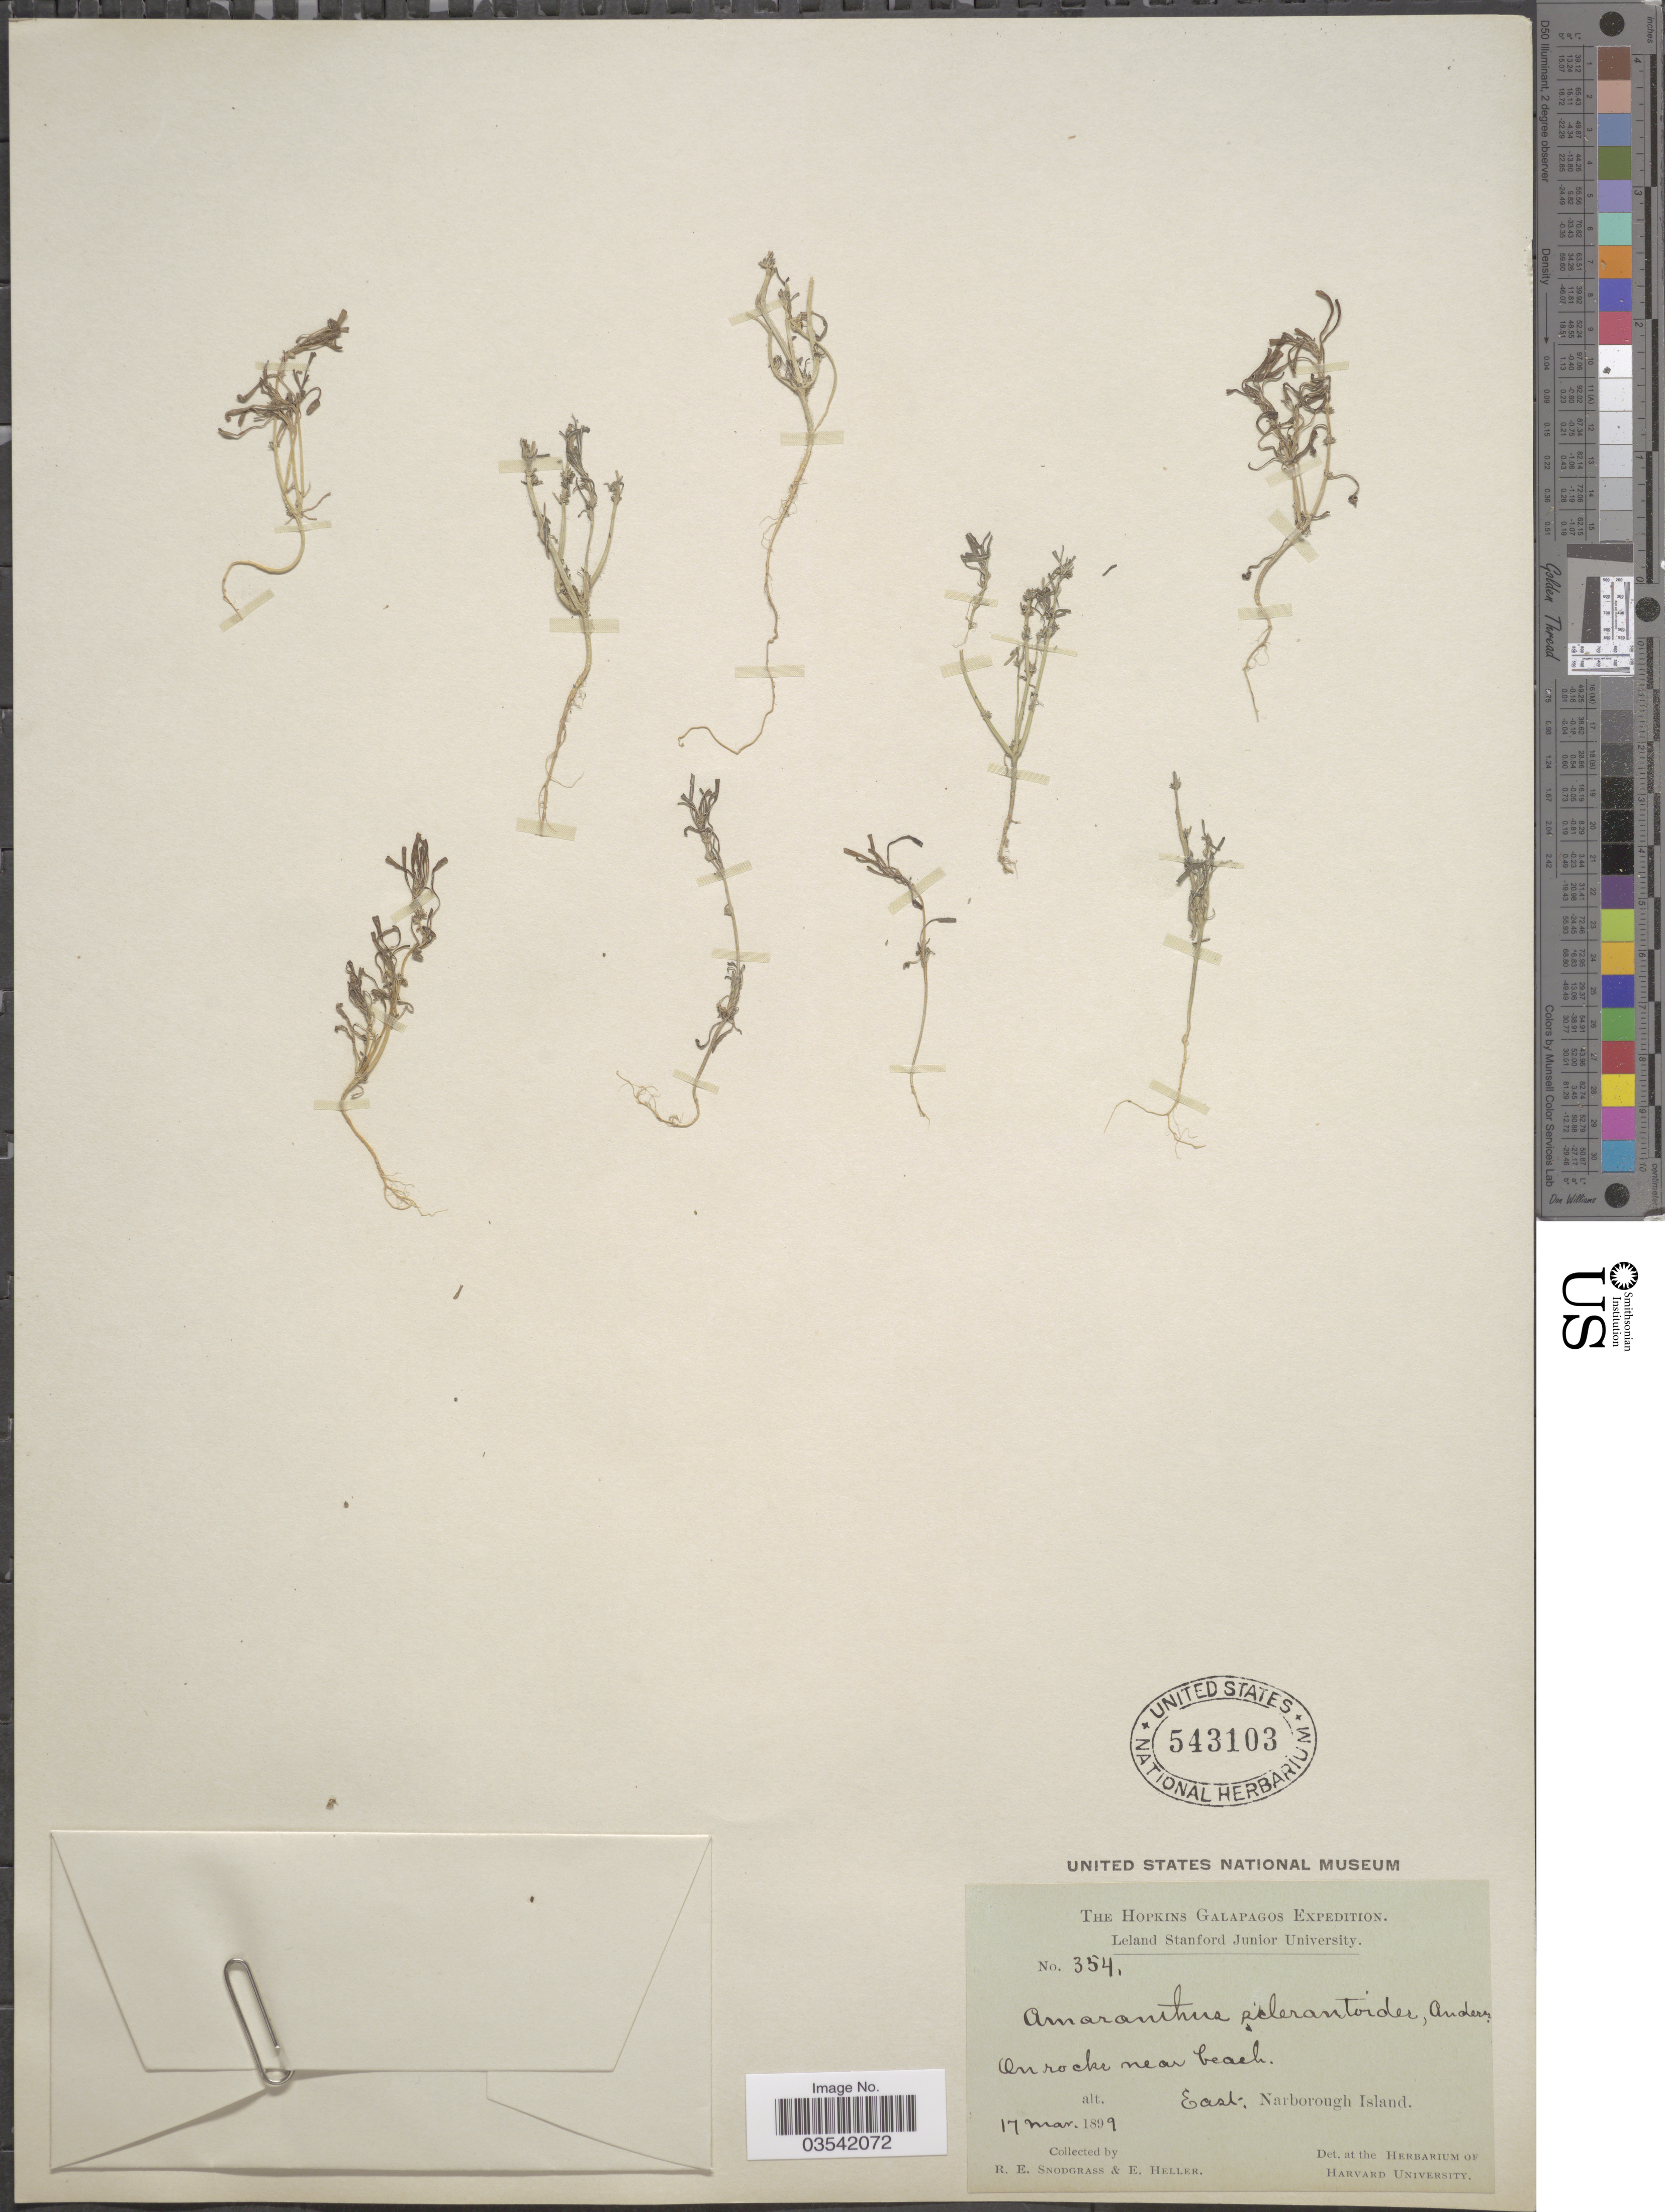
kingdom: Plantae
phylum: Tracheophyta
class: Magnoliopsida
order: Caryophyllales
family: Amaranthaceae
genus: Amaranthus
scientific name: Amaranthus sclerantoides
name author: (Andersson) Andersson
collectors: R. E. Snodgrass & E. Heller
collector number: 354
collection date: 1899-03-17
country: Ecuador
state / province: Colón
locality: Galapagos. East, Narborough Island.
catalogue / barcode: US 543103